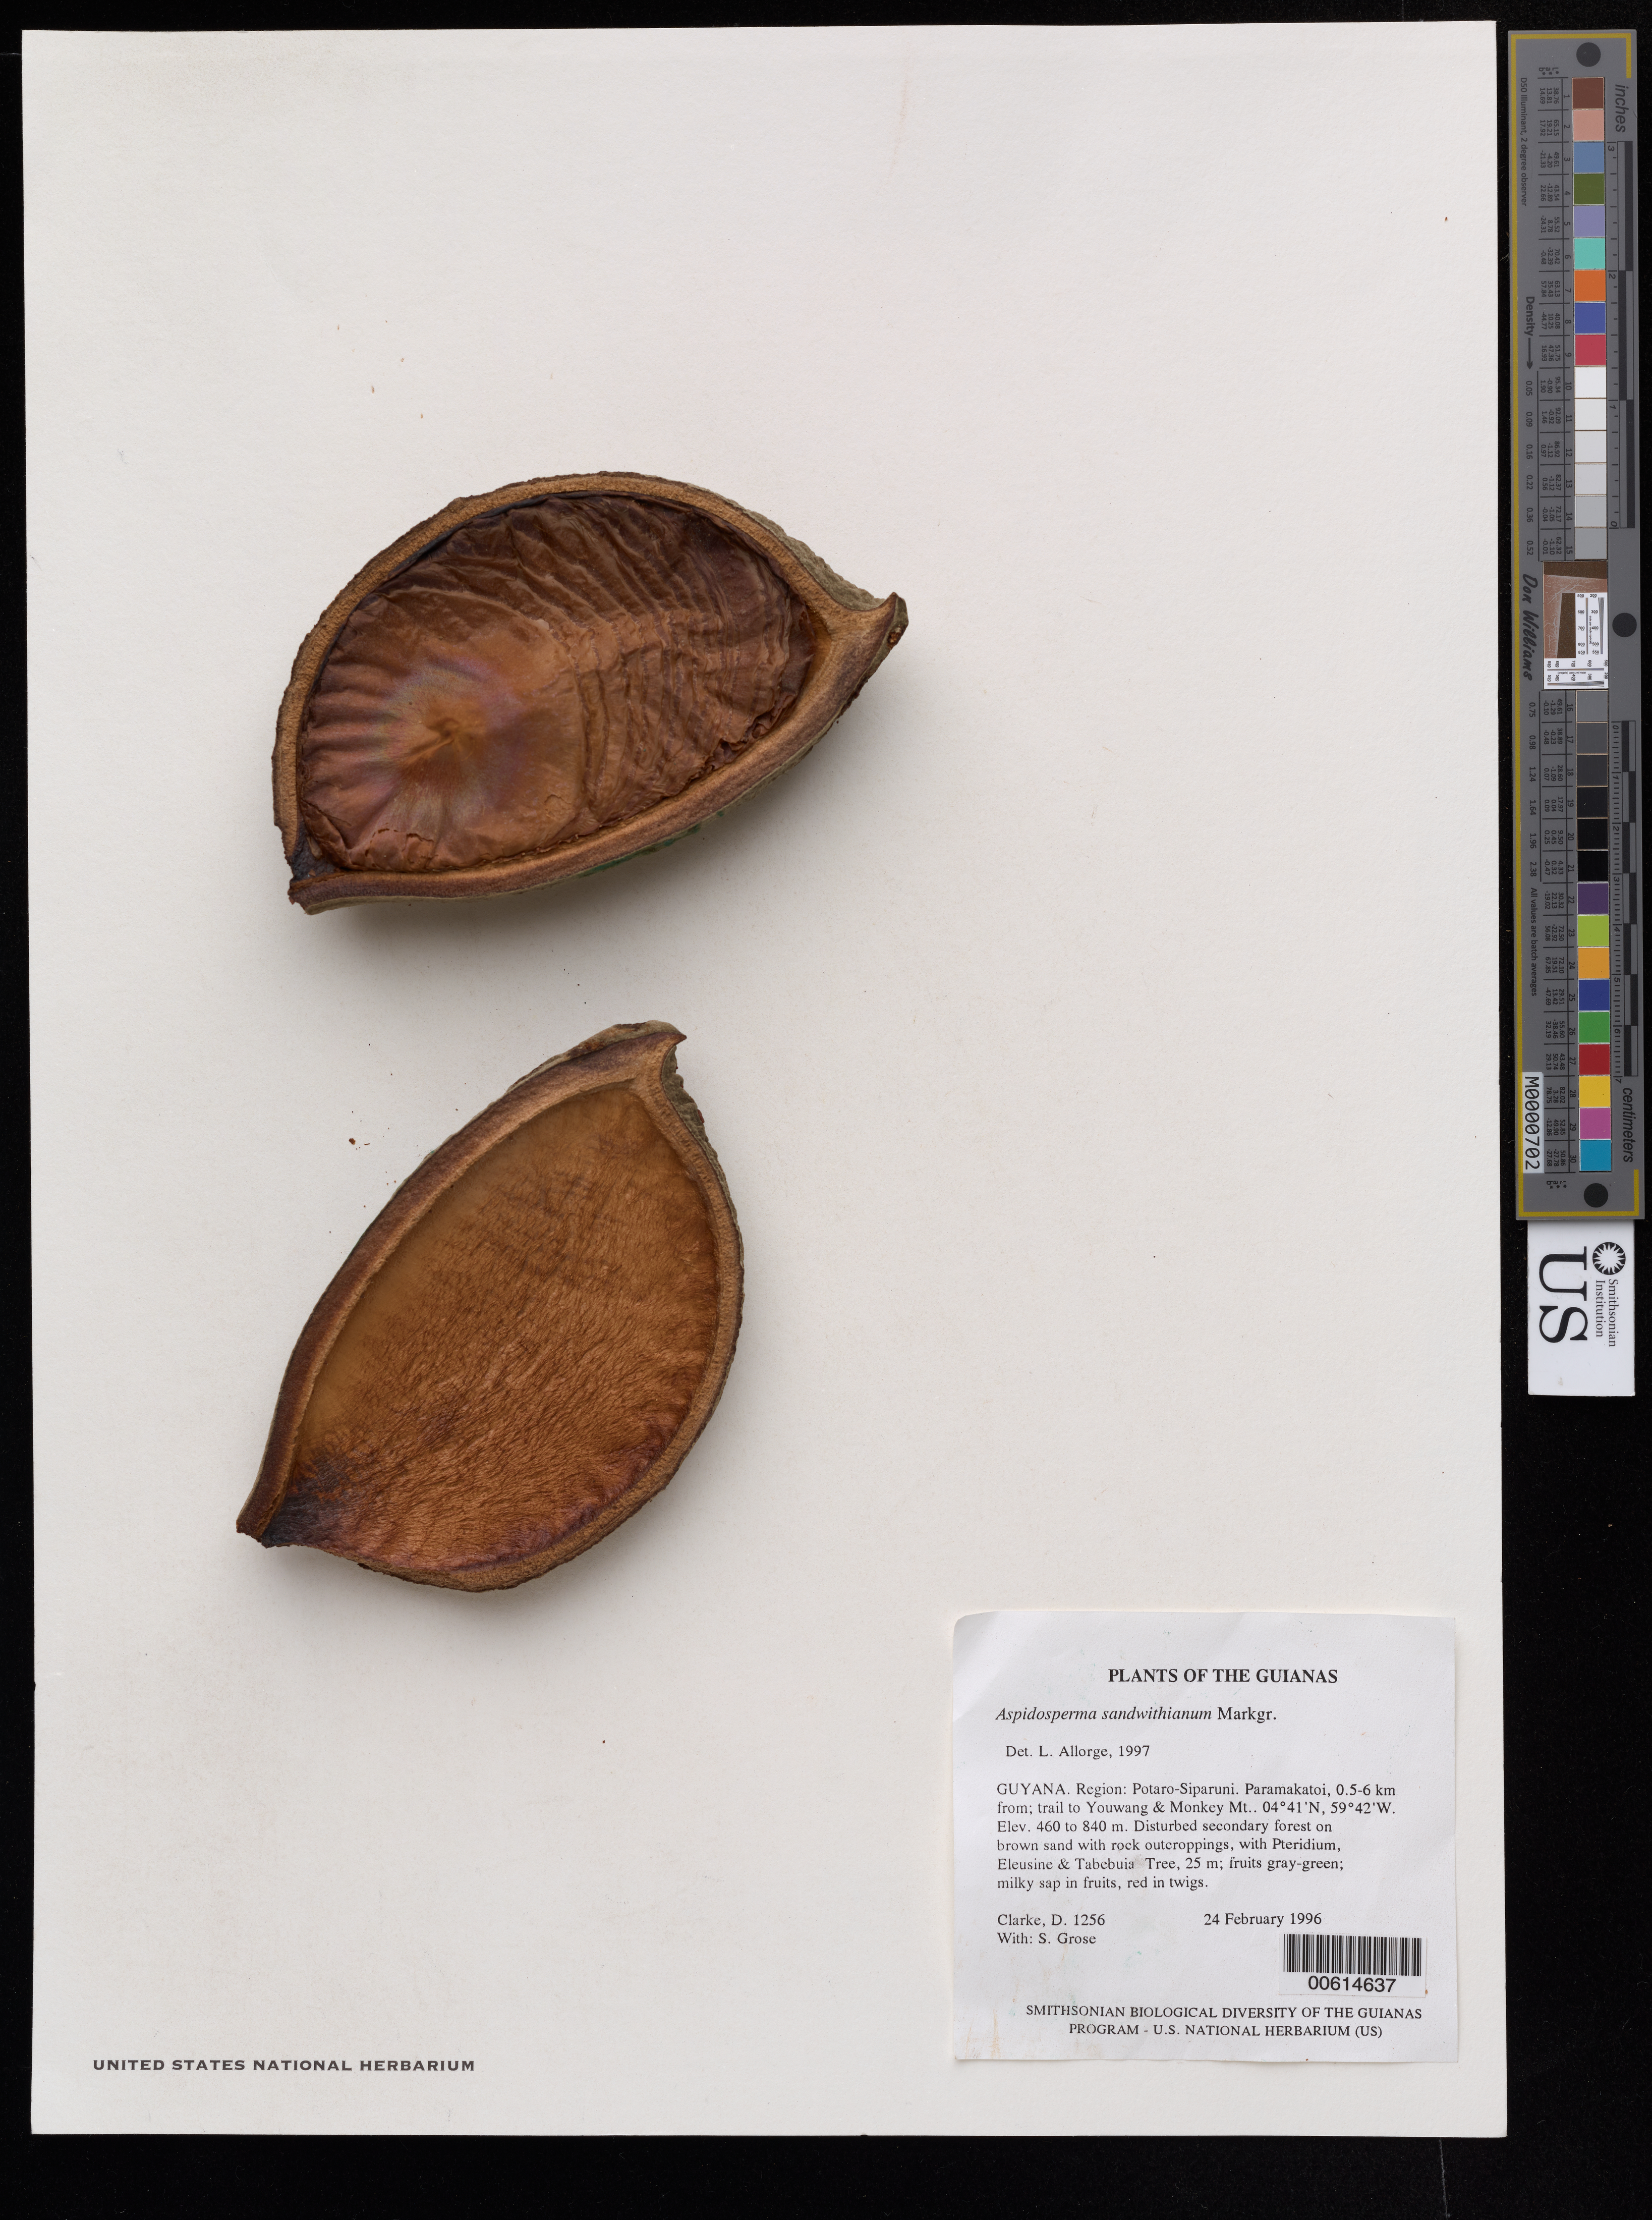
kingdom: Plantae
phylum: Tracheophyta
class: Magnoliopsida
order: Gentianales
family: Apocynaceae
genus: Aspidosperma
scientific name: Aspidosperma sandwithianum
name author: Markgr.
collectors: H. D. Clarke & S. Grose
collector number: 1256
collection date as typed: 24 February 1996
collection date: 1996-02-24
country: Guyana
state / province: Potaro-Siparuni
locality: Paramakatoi, 0.5-6 km from; trail to Youwang & Monkey Mt.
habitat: Disturbed secondary forest on brown sand with rock outcroppings, with Pteridium, Eleusine & Tabebuia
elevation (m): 460